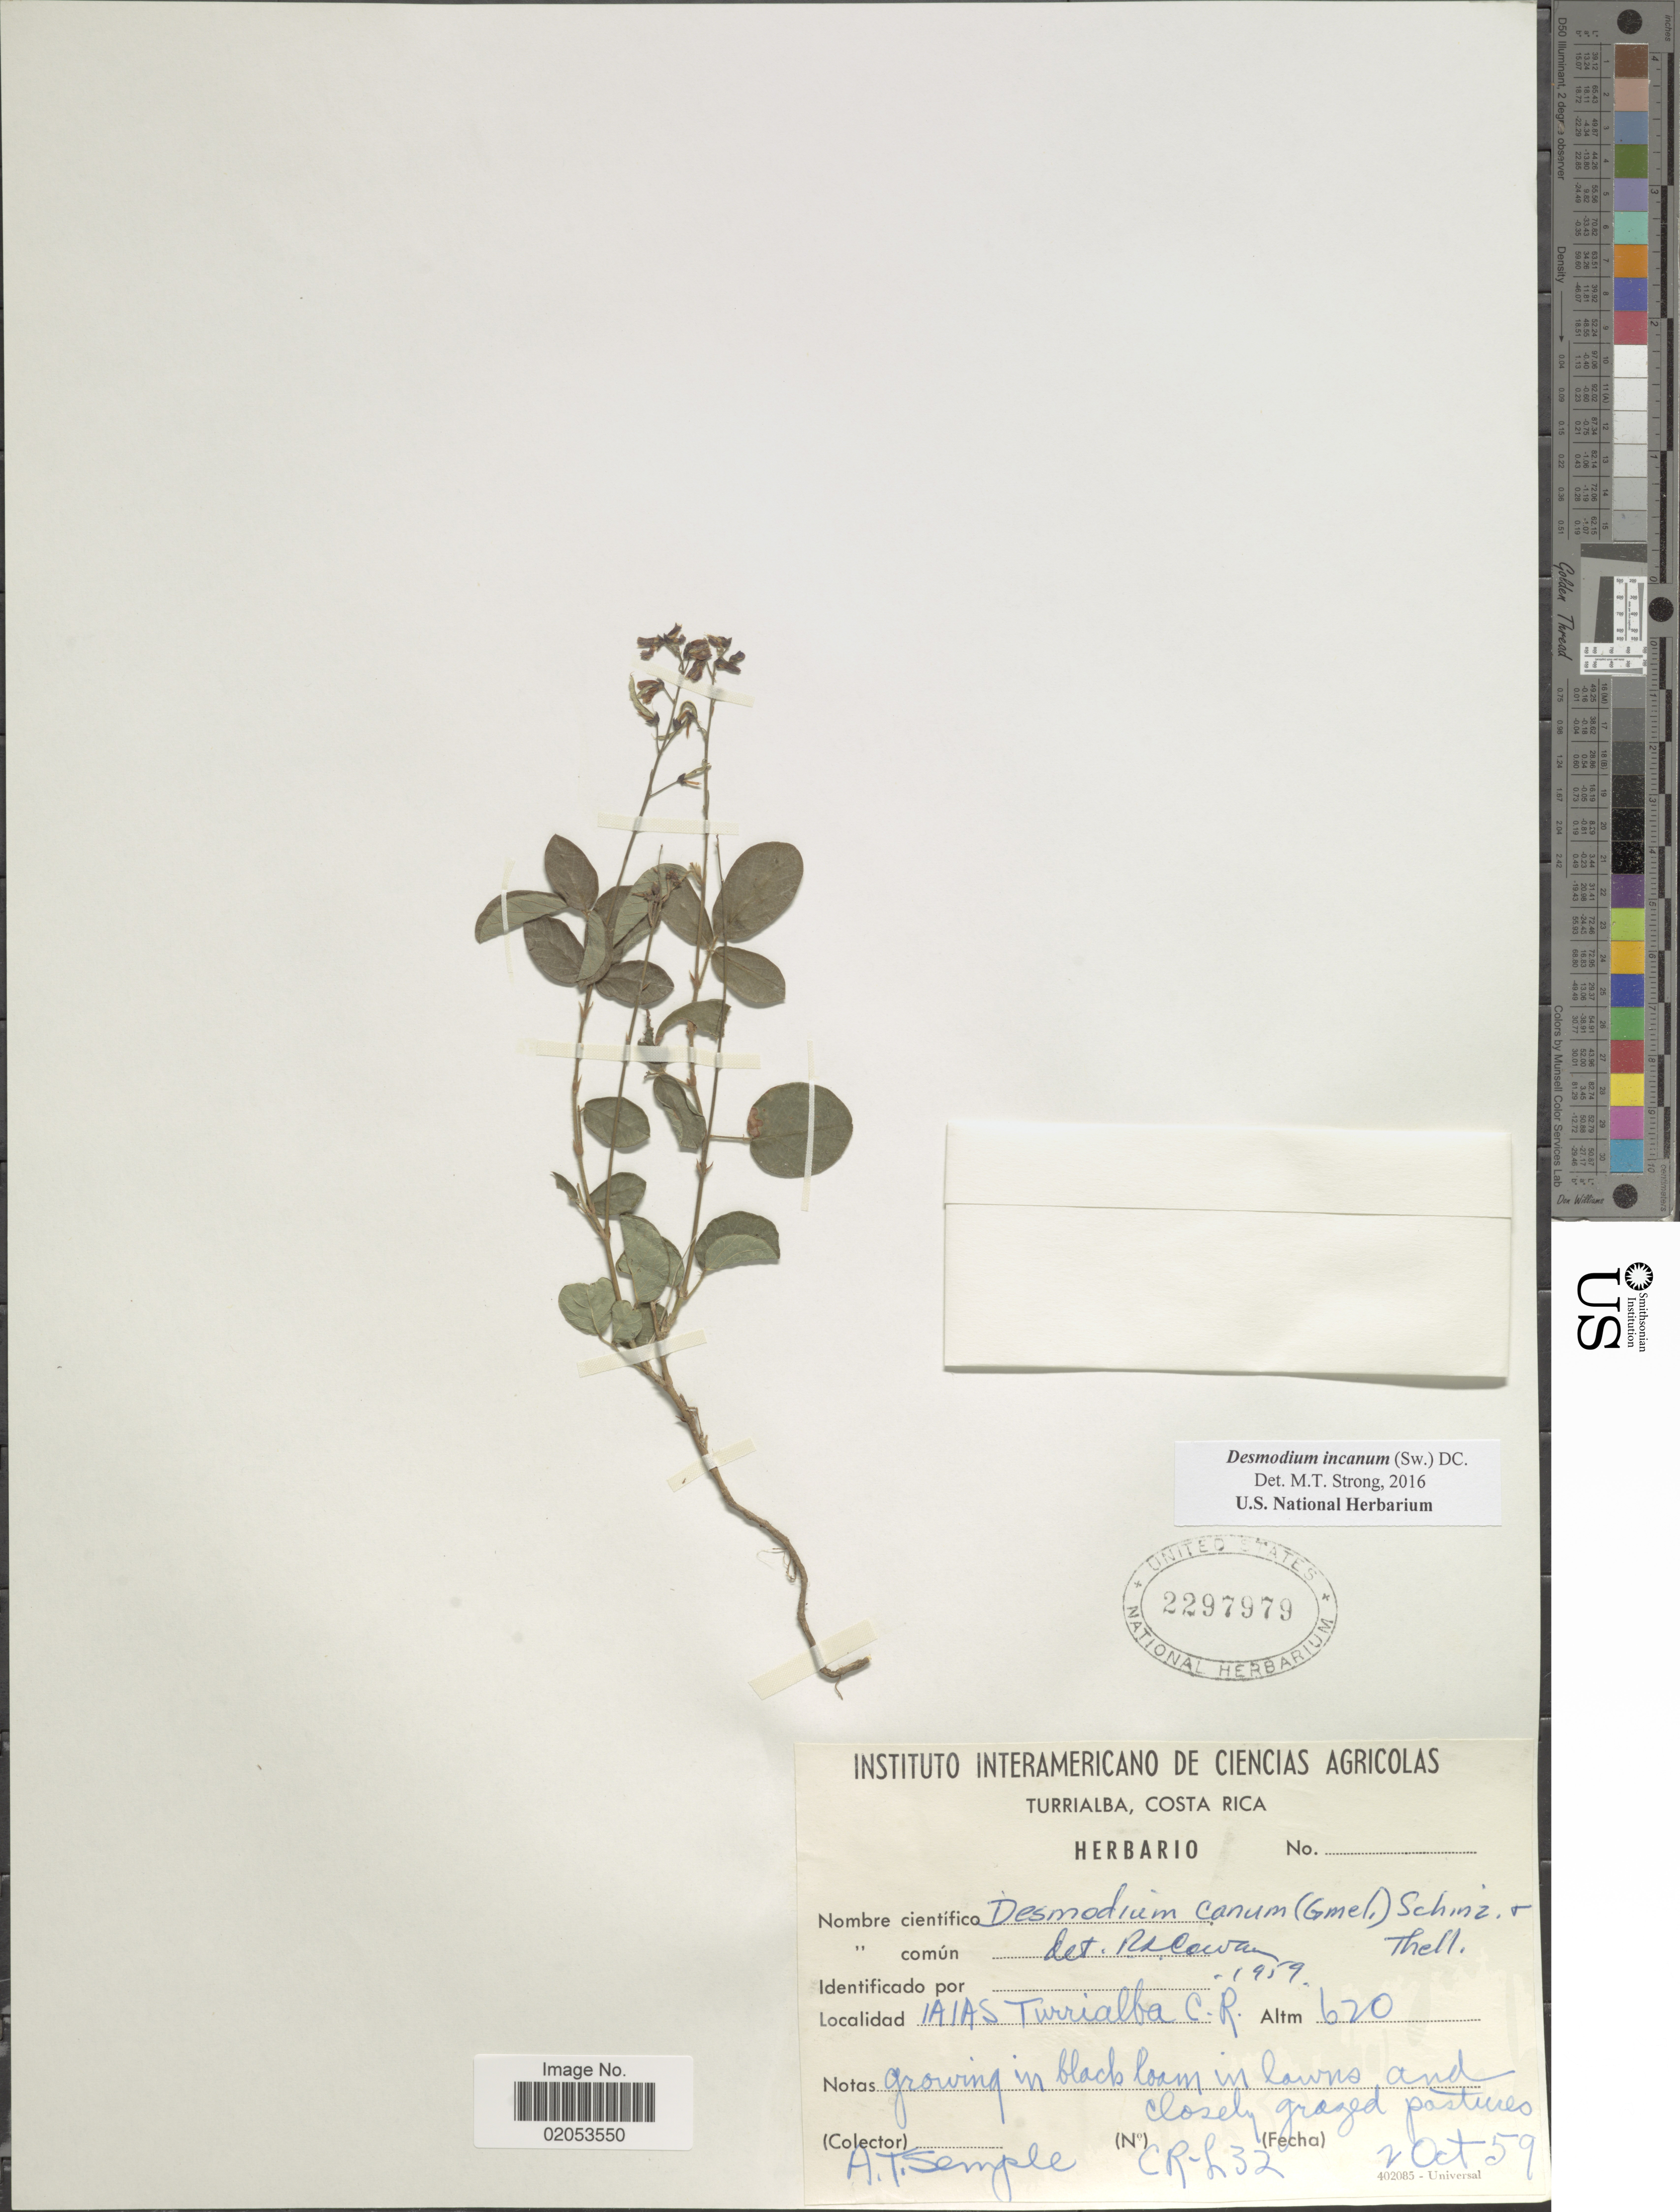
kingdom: Plantae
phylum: Tracheophyta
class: Magnoliopsida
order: Fabales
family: Fabaceae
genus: Desmodium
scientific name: Desmodium incanum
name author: (Sw.) DC.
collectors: A. Semple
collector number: CR-L32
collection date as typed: Transcribed d/m/y: 2/10/59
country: Costa Rica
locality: Iaias Turrialba C. R.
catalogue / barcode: US 2297979